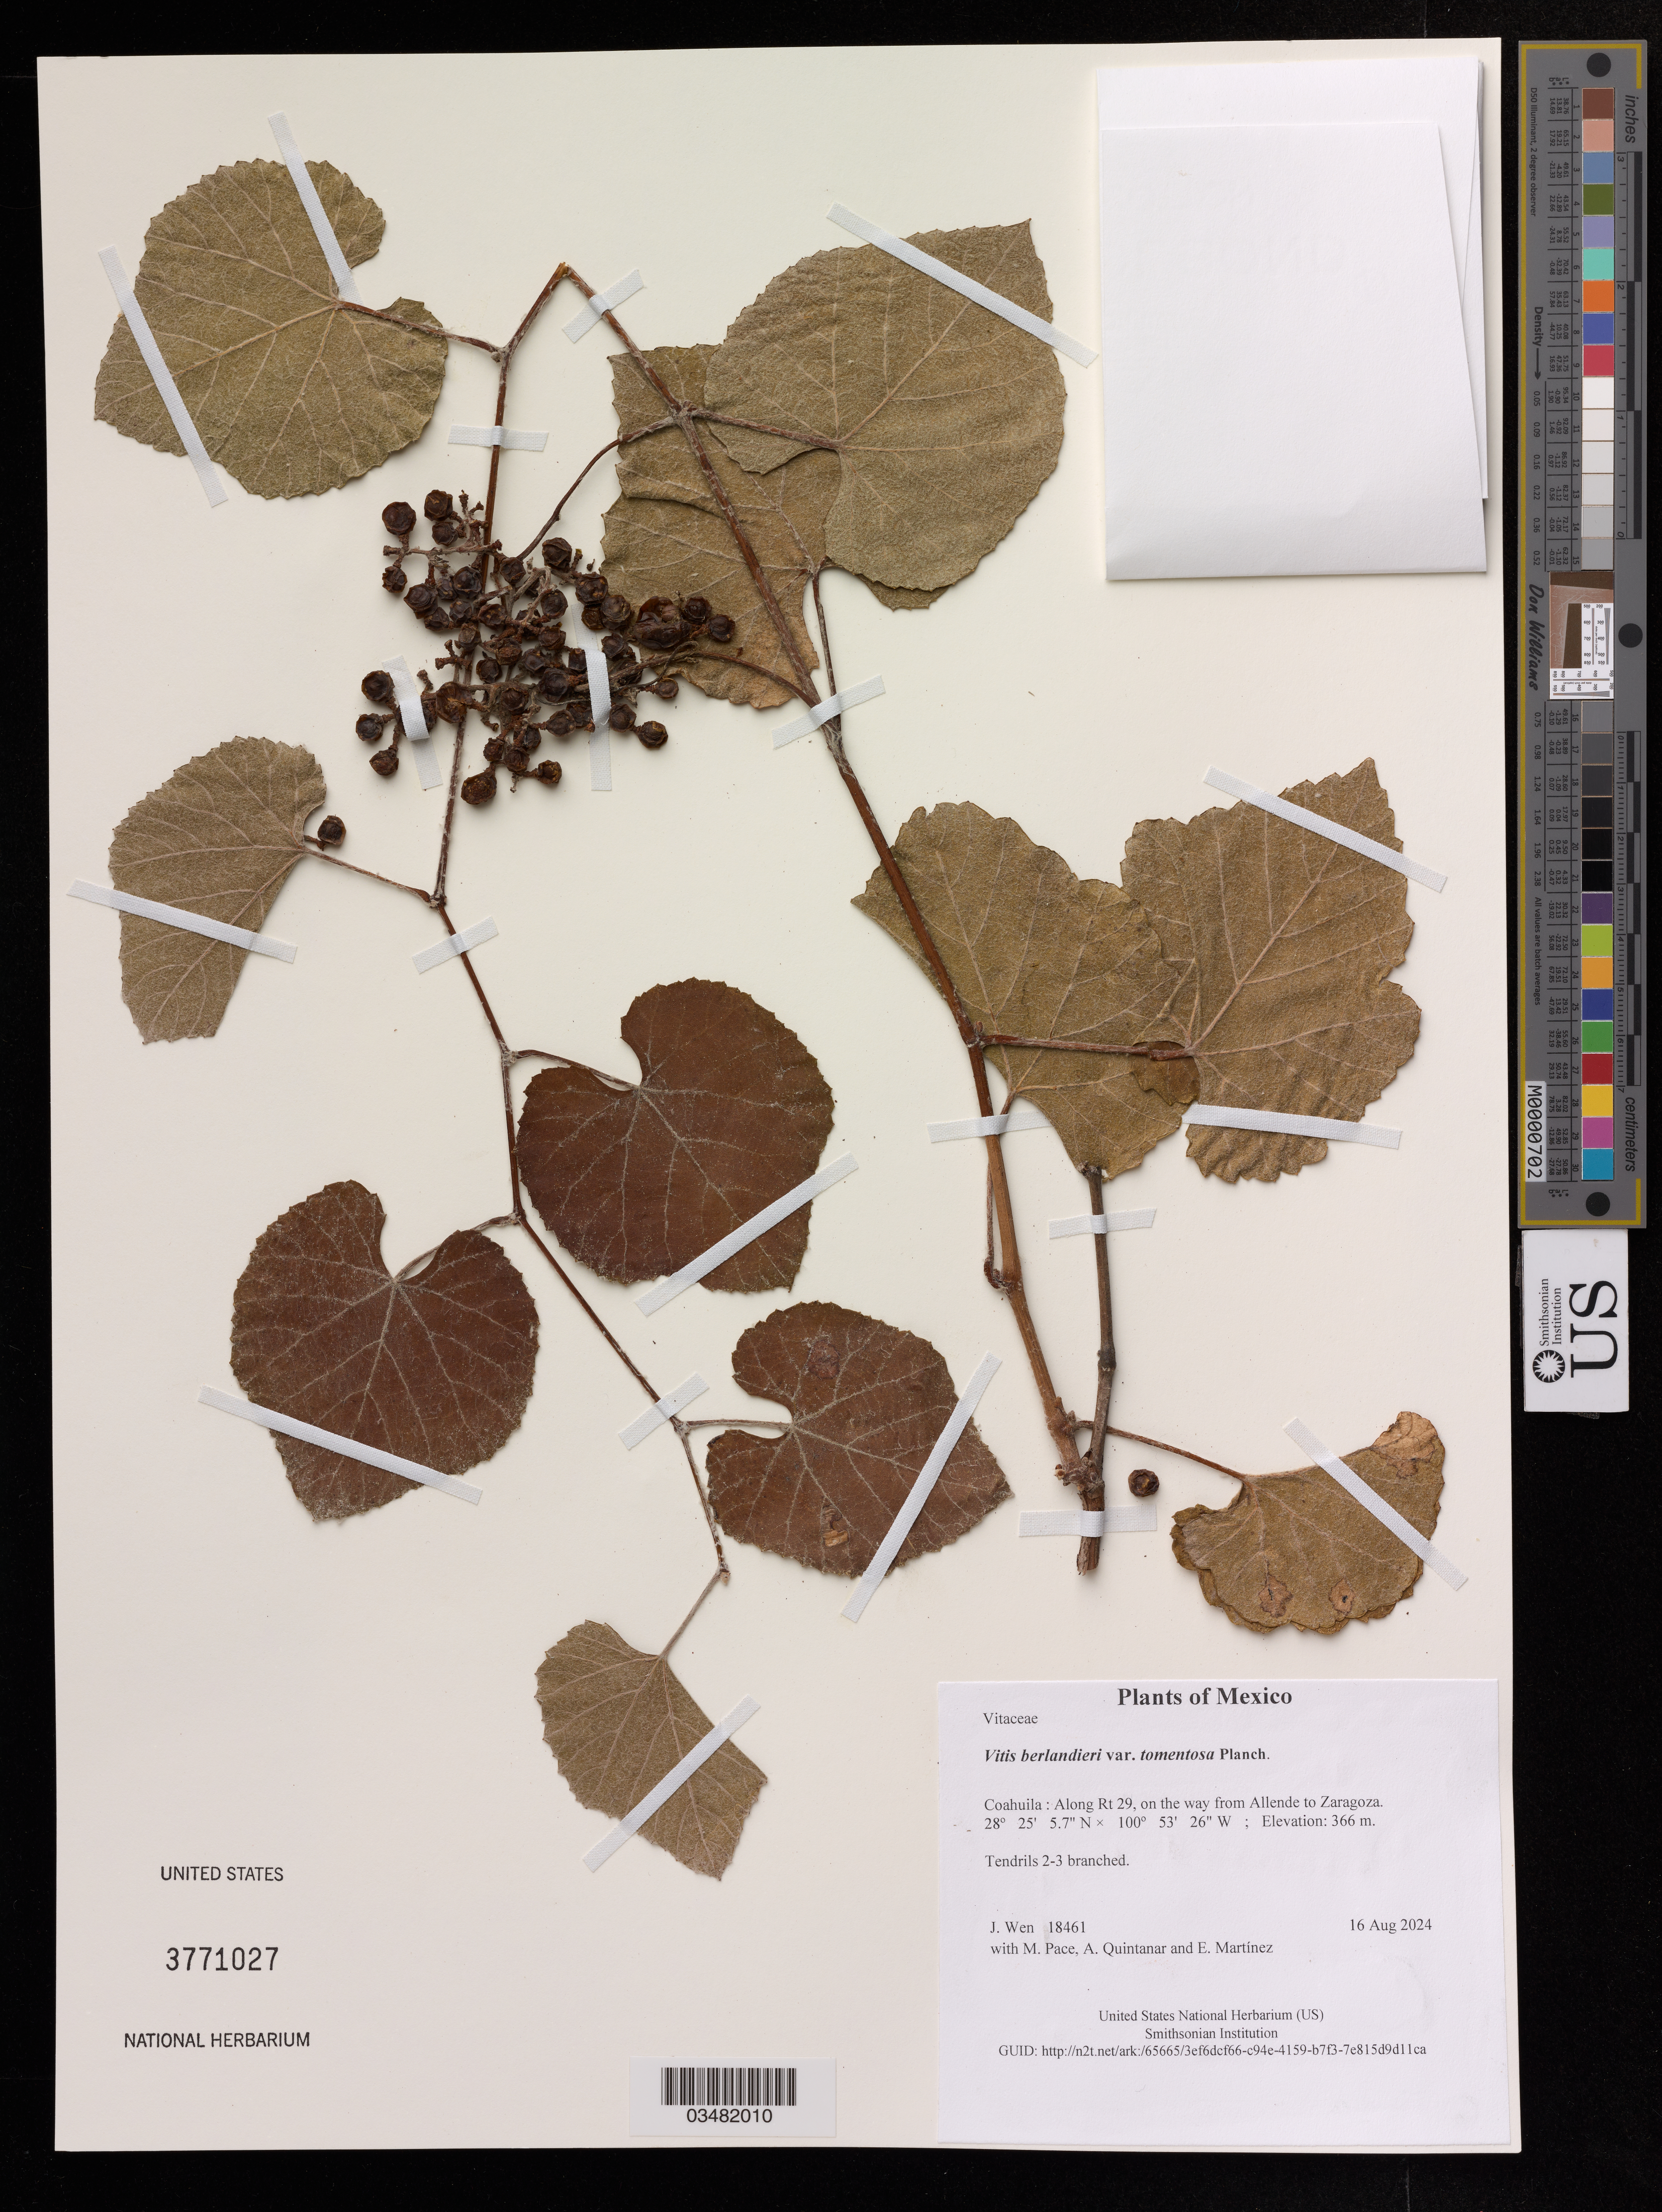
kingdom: Plantae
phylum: Tracheophyta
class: Magnoliopsida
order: Vitales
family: Vitaceae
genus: Vitis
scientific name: Vitis berlandieri var. tomentosa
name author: Planch.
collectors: J. Wen, M. Pace, A. Quintanar & E. Martinez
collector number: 18461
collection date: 2024-08-16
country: Mexico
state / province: Coahuila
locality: Along Rt 29, on the way from Allende to Zaragoza.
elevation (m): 366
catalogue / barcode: US 3771027